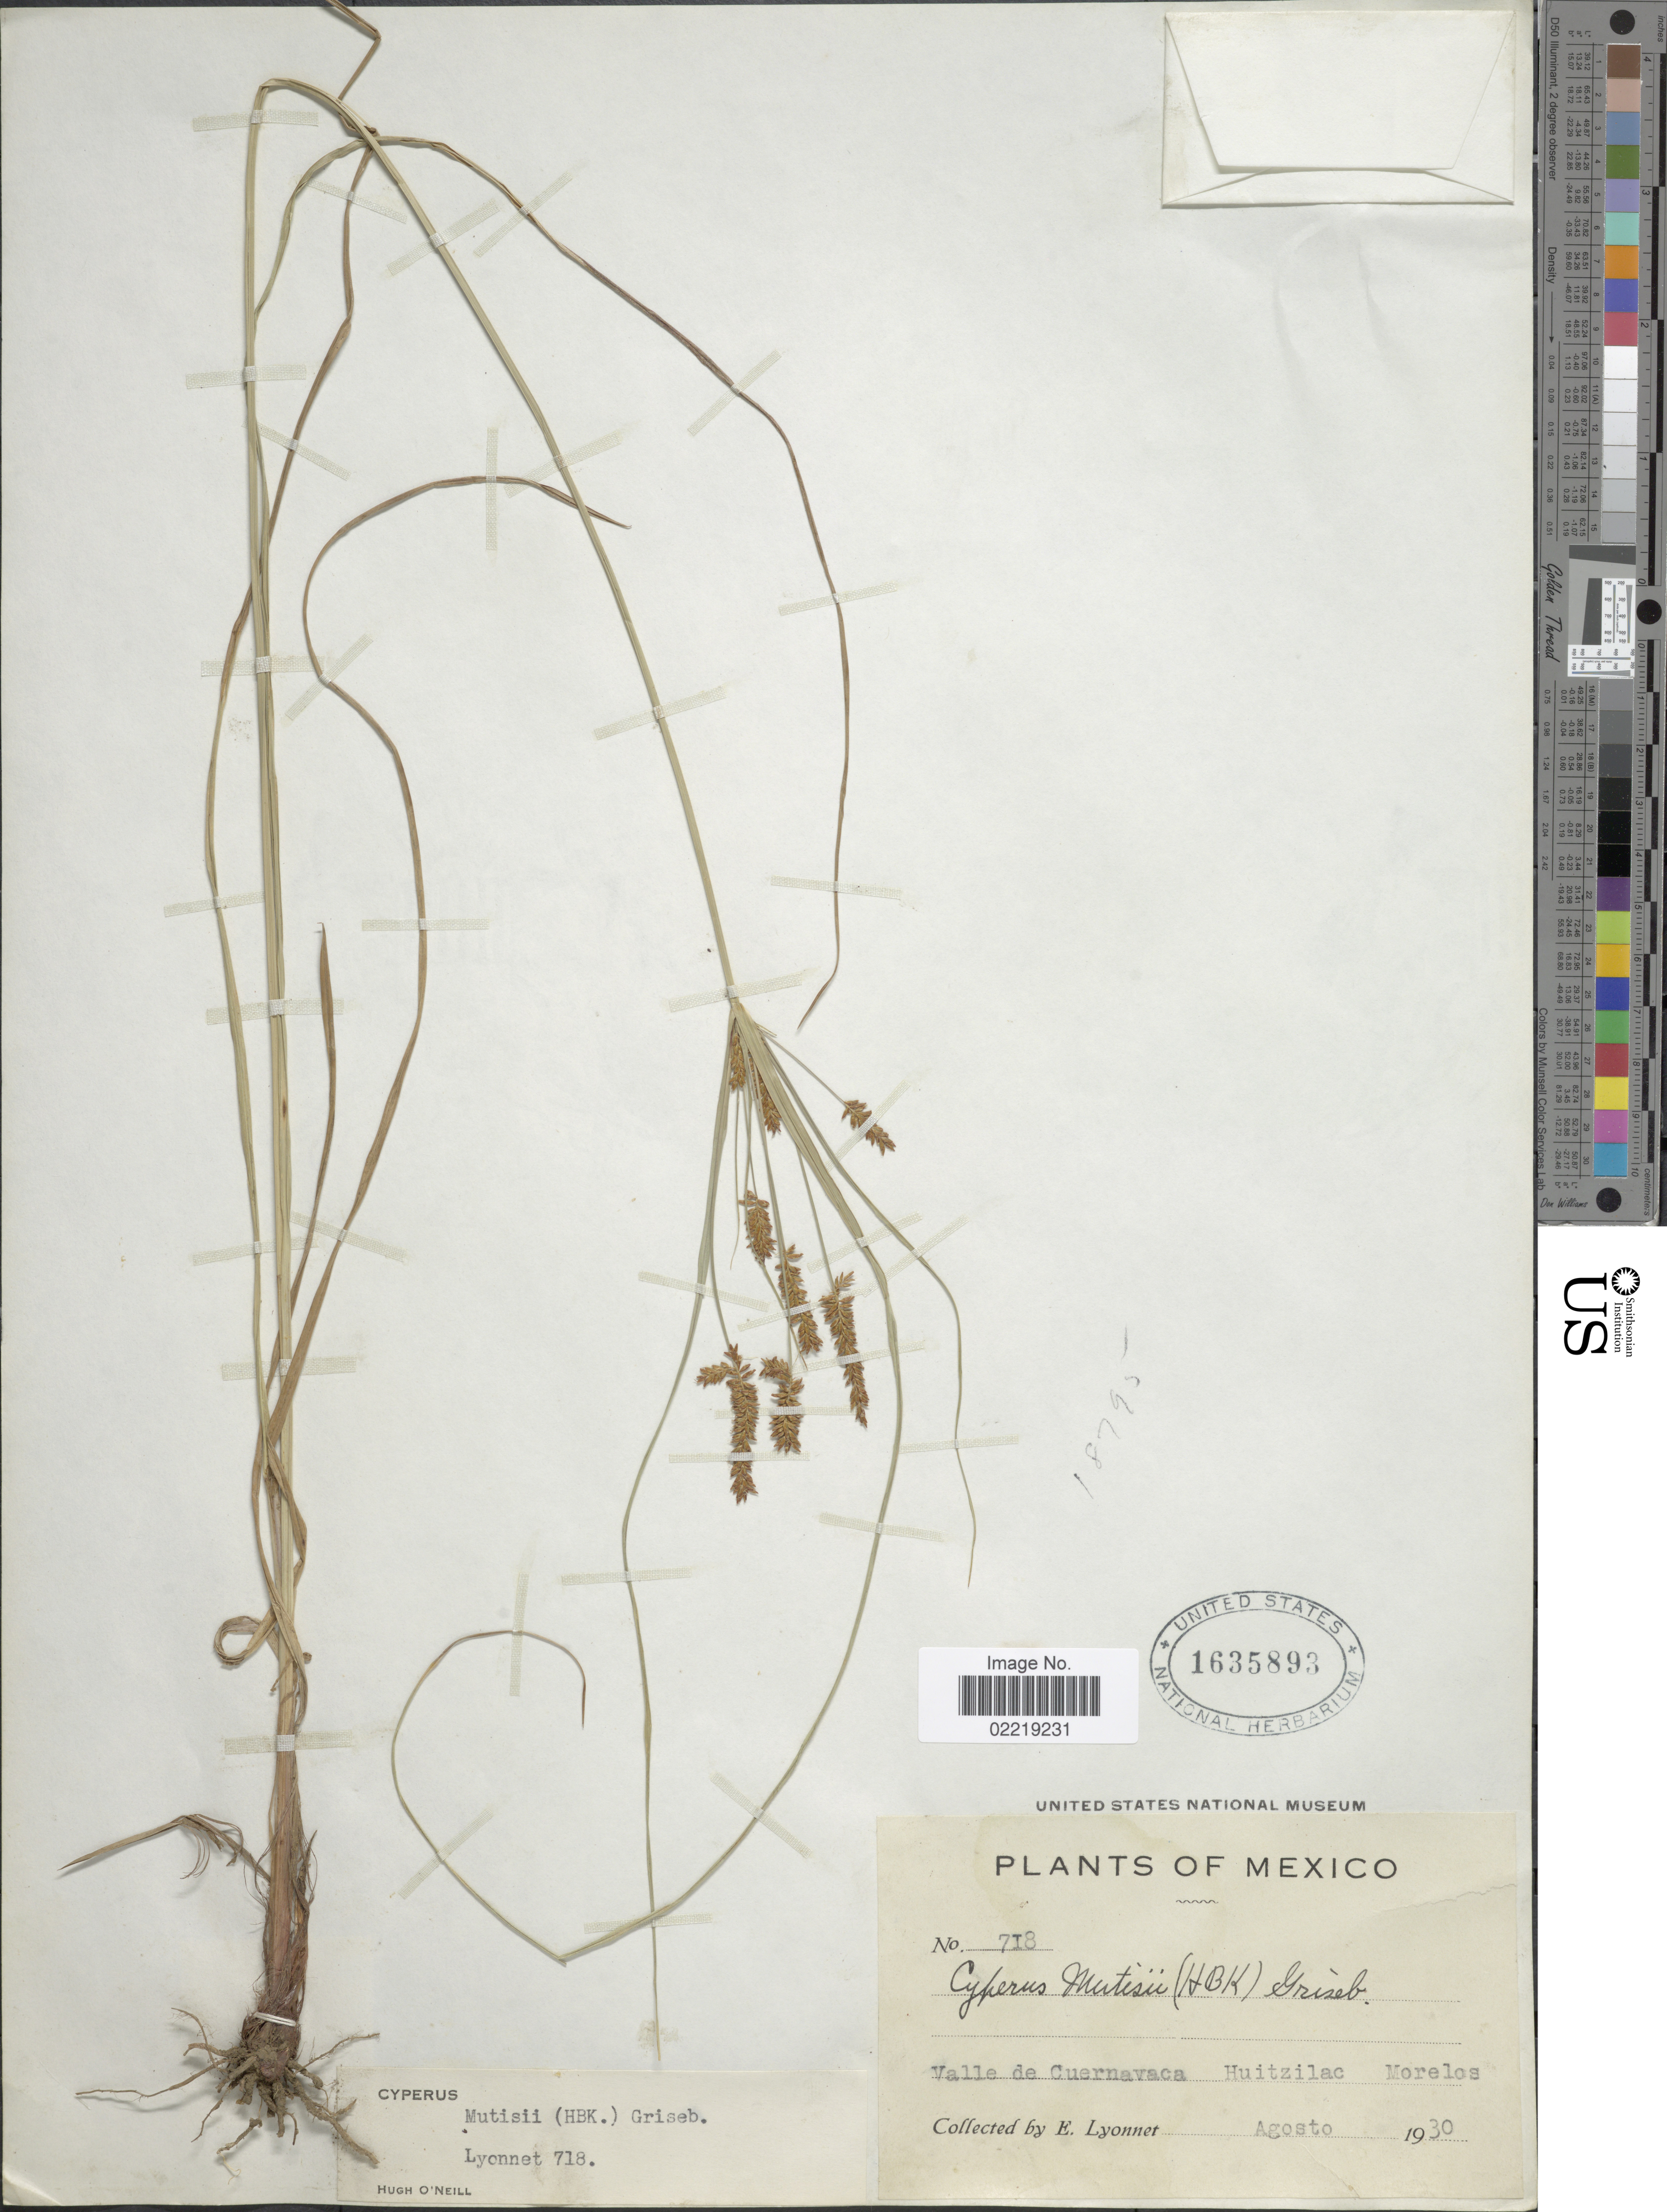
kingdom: Plantae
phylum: Tracheophyta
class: Liliopsida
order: Poales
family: Cyperaceae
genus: Cyperus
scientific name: Cyperus mutisii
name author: (Kunth) Andersson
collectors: E. Lyonnet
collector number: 718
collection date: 1930-08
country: Mexico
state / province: Morelos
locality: Valle de Cuernavaca, Huitzilac Morelos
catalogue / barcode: US 1635893